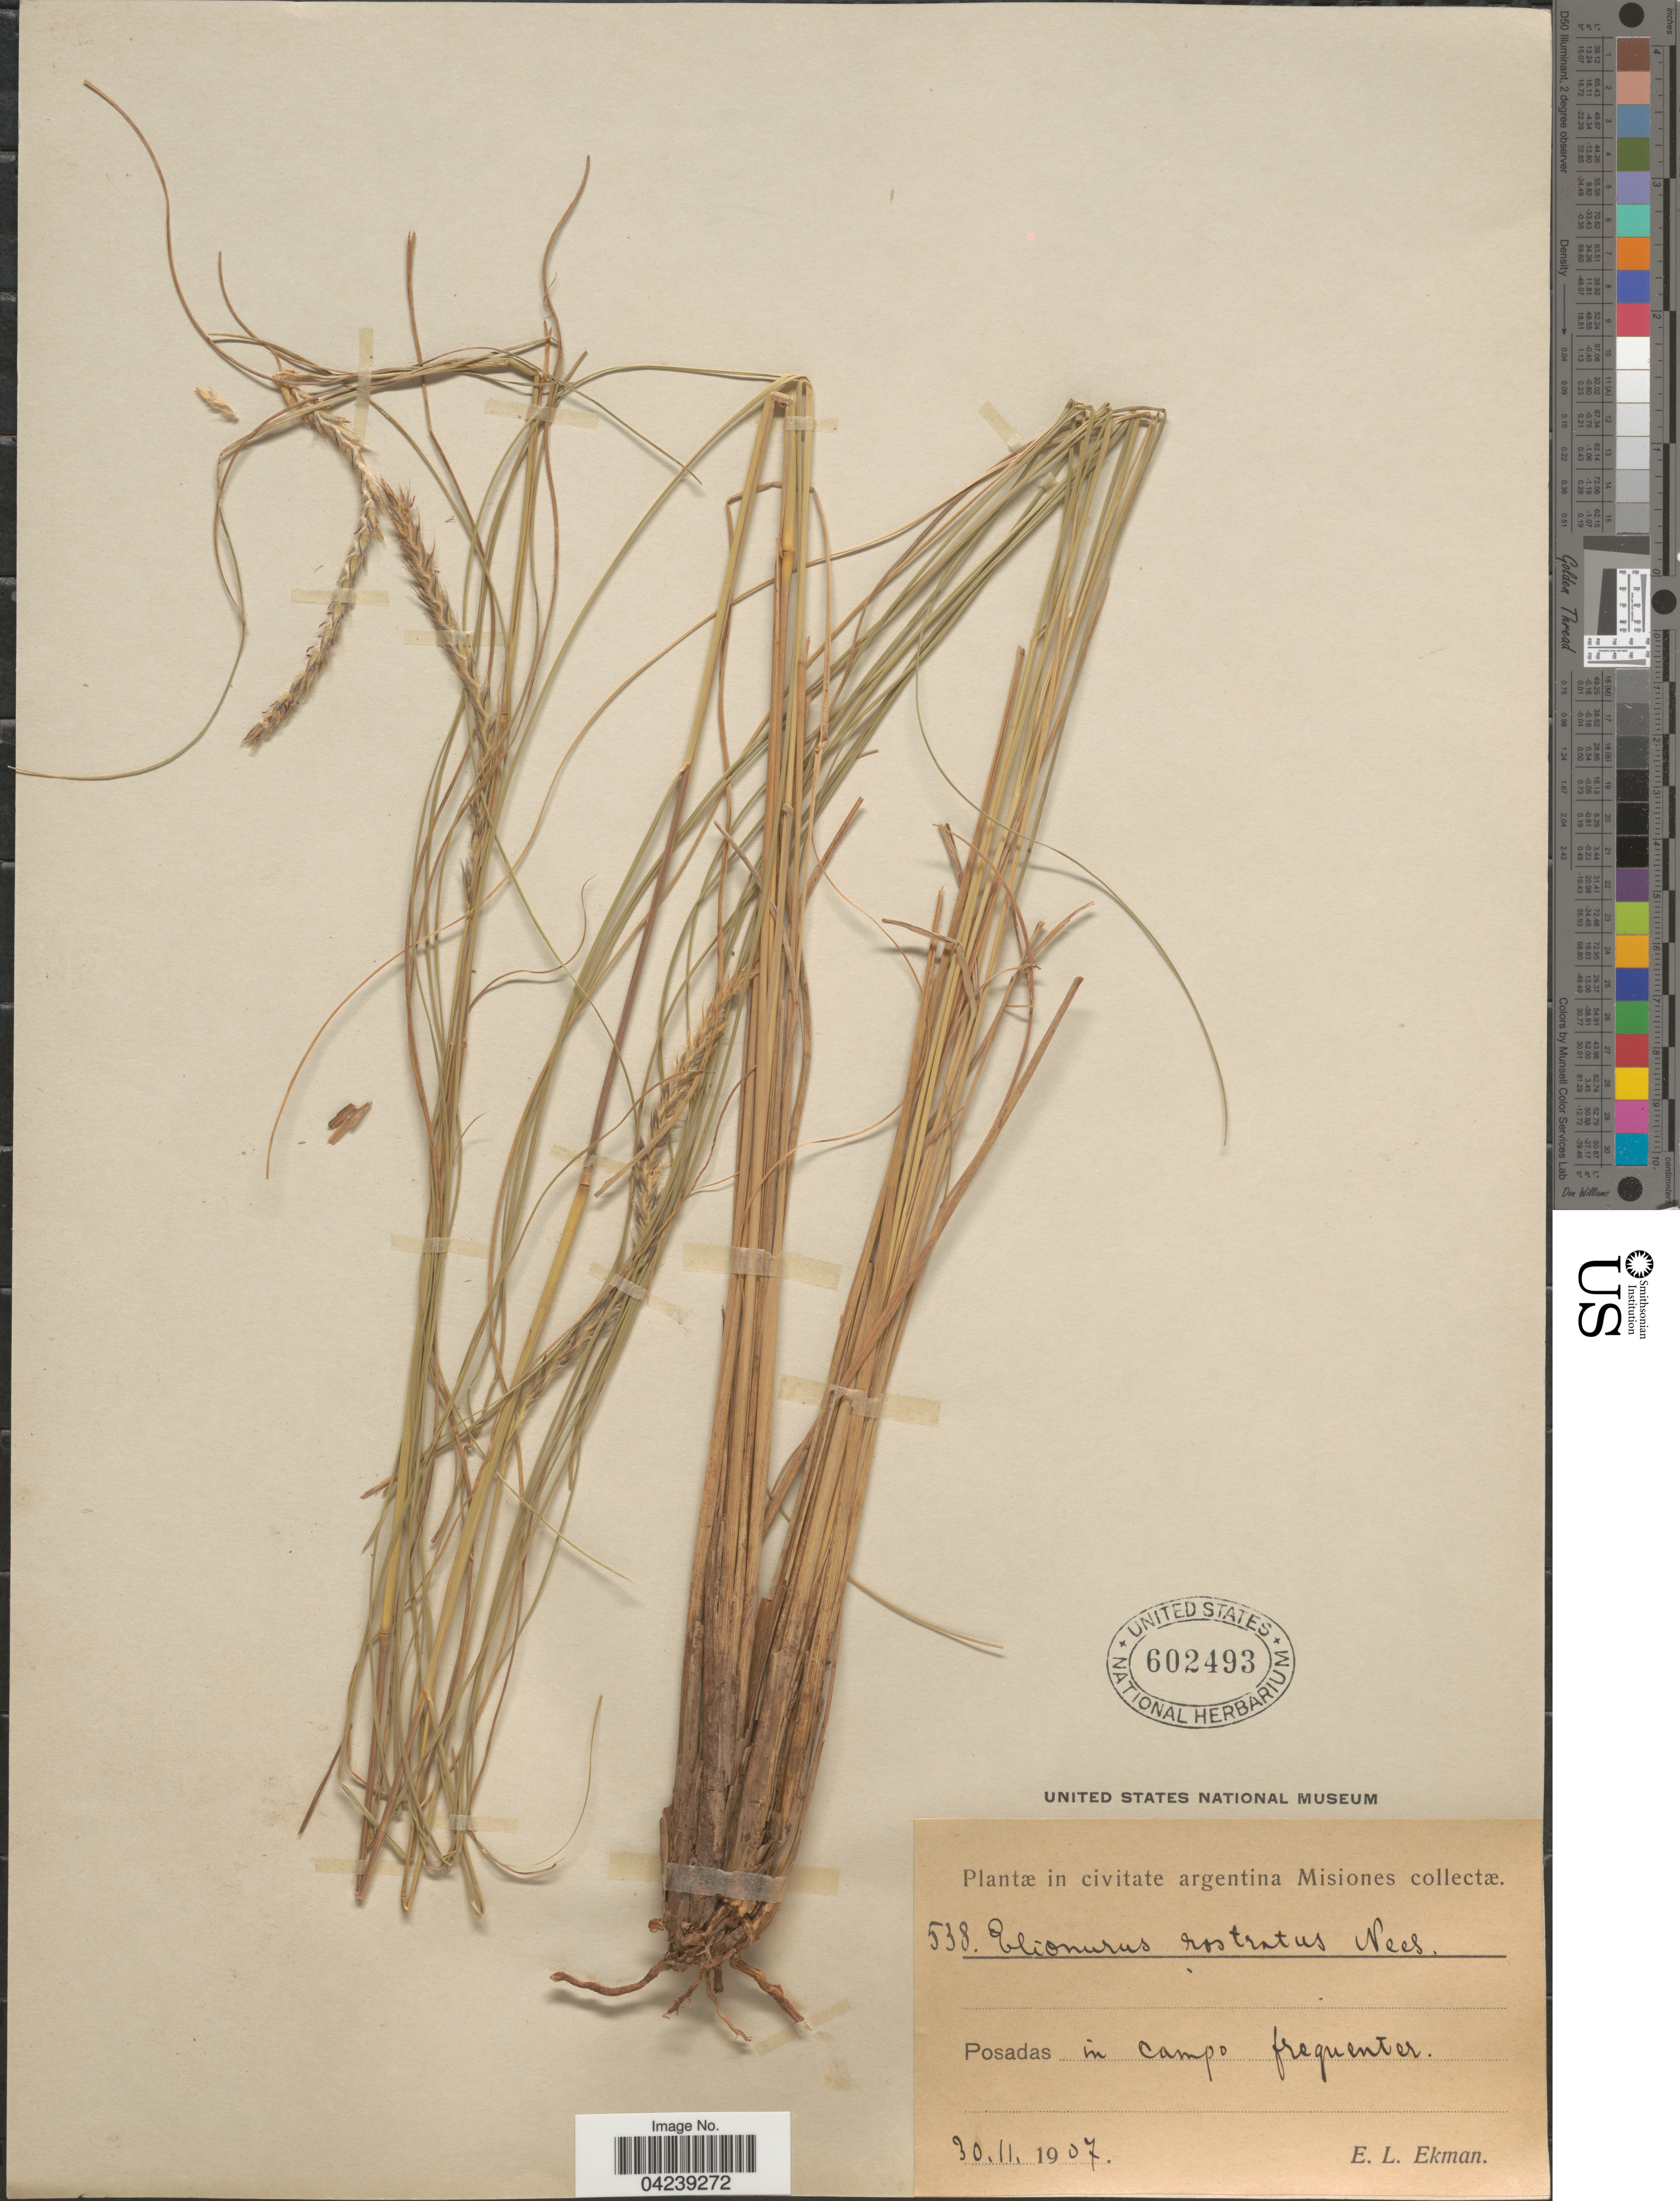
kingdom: Plantae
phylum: Tracheophyta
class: Liliopsida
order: Poales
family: Poaceae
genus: Elionurus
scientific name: Elionurus muticus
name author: (Spreng.) Kuntze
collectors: E. L. Ekman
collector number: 538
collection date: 1907-11-30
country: Argentina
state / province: Misiones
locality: Posadas in campo frequenter.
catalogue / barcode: US 602493